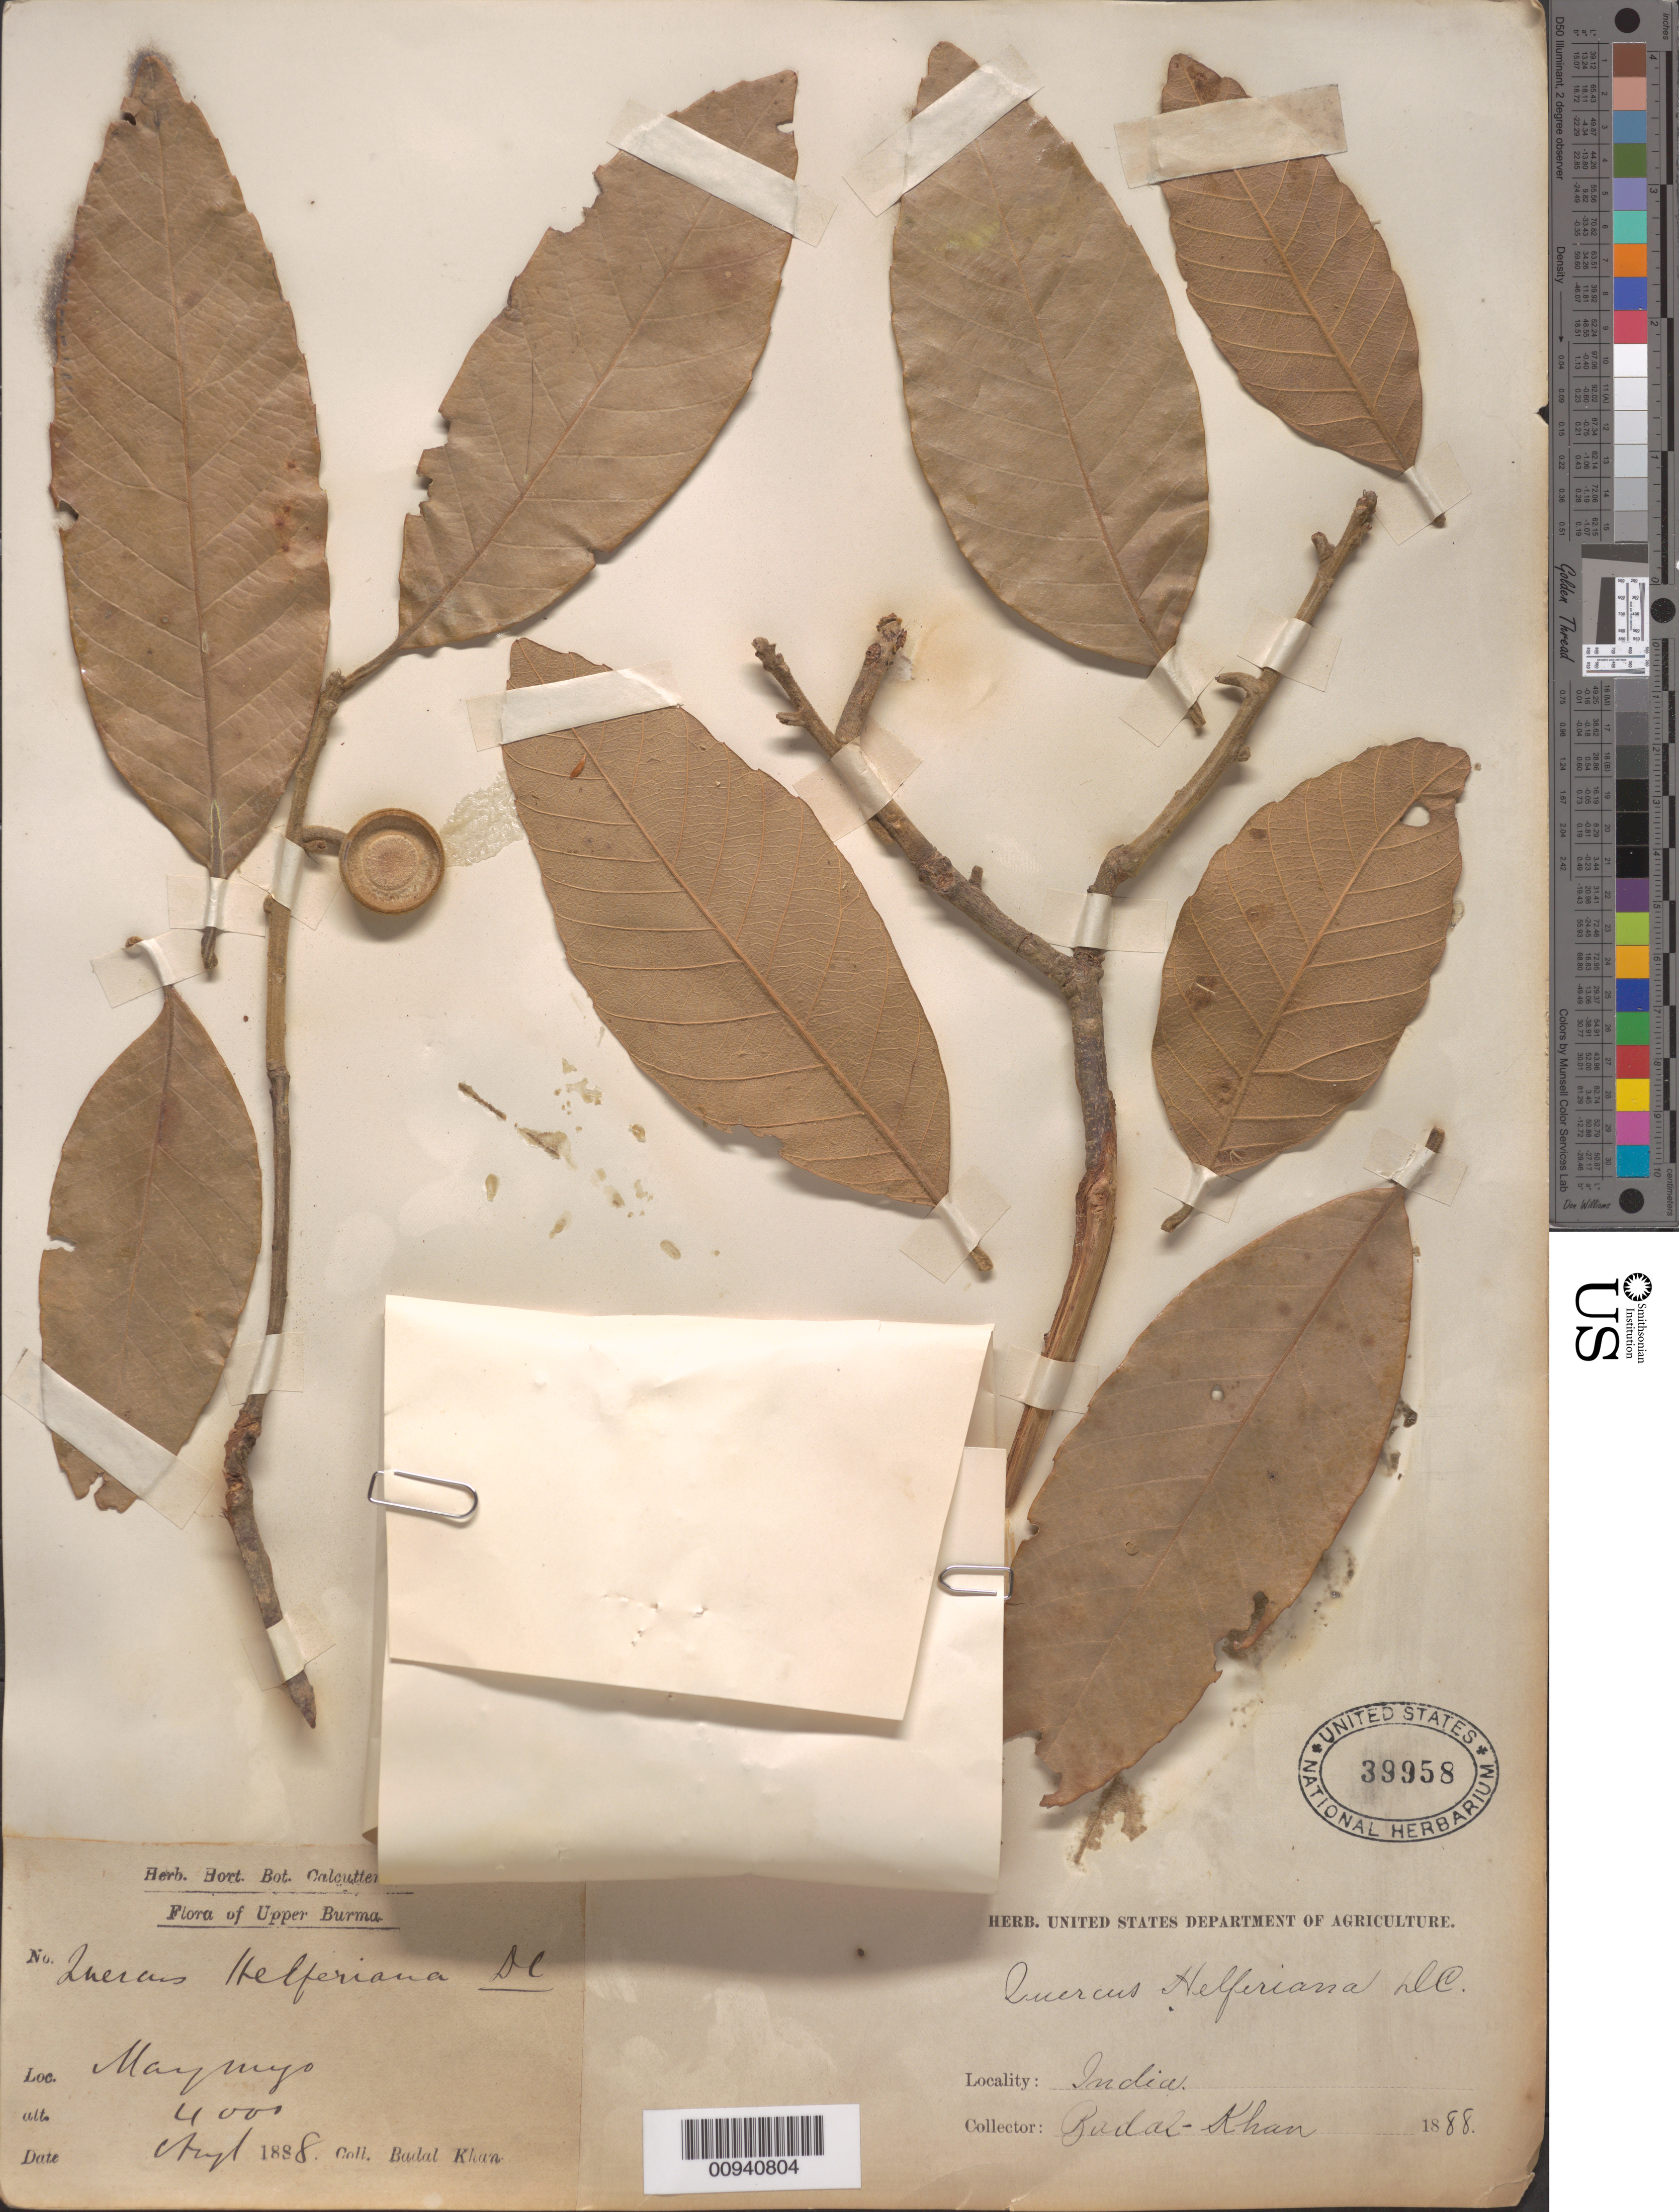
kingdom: Plantae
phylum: Tracheophyta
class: Magnoliopsida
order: Fagales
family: Fagaceae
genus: Quercus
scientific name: Quercus helferiana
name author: A. DC.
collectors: B. Khan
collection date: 1888-08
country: Myanmar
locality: Maymyo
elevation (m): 1219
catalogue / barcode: US 39958